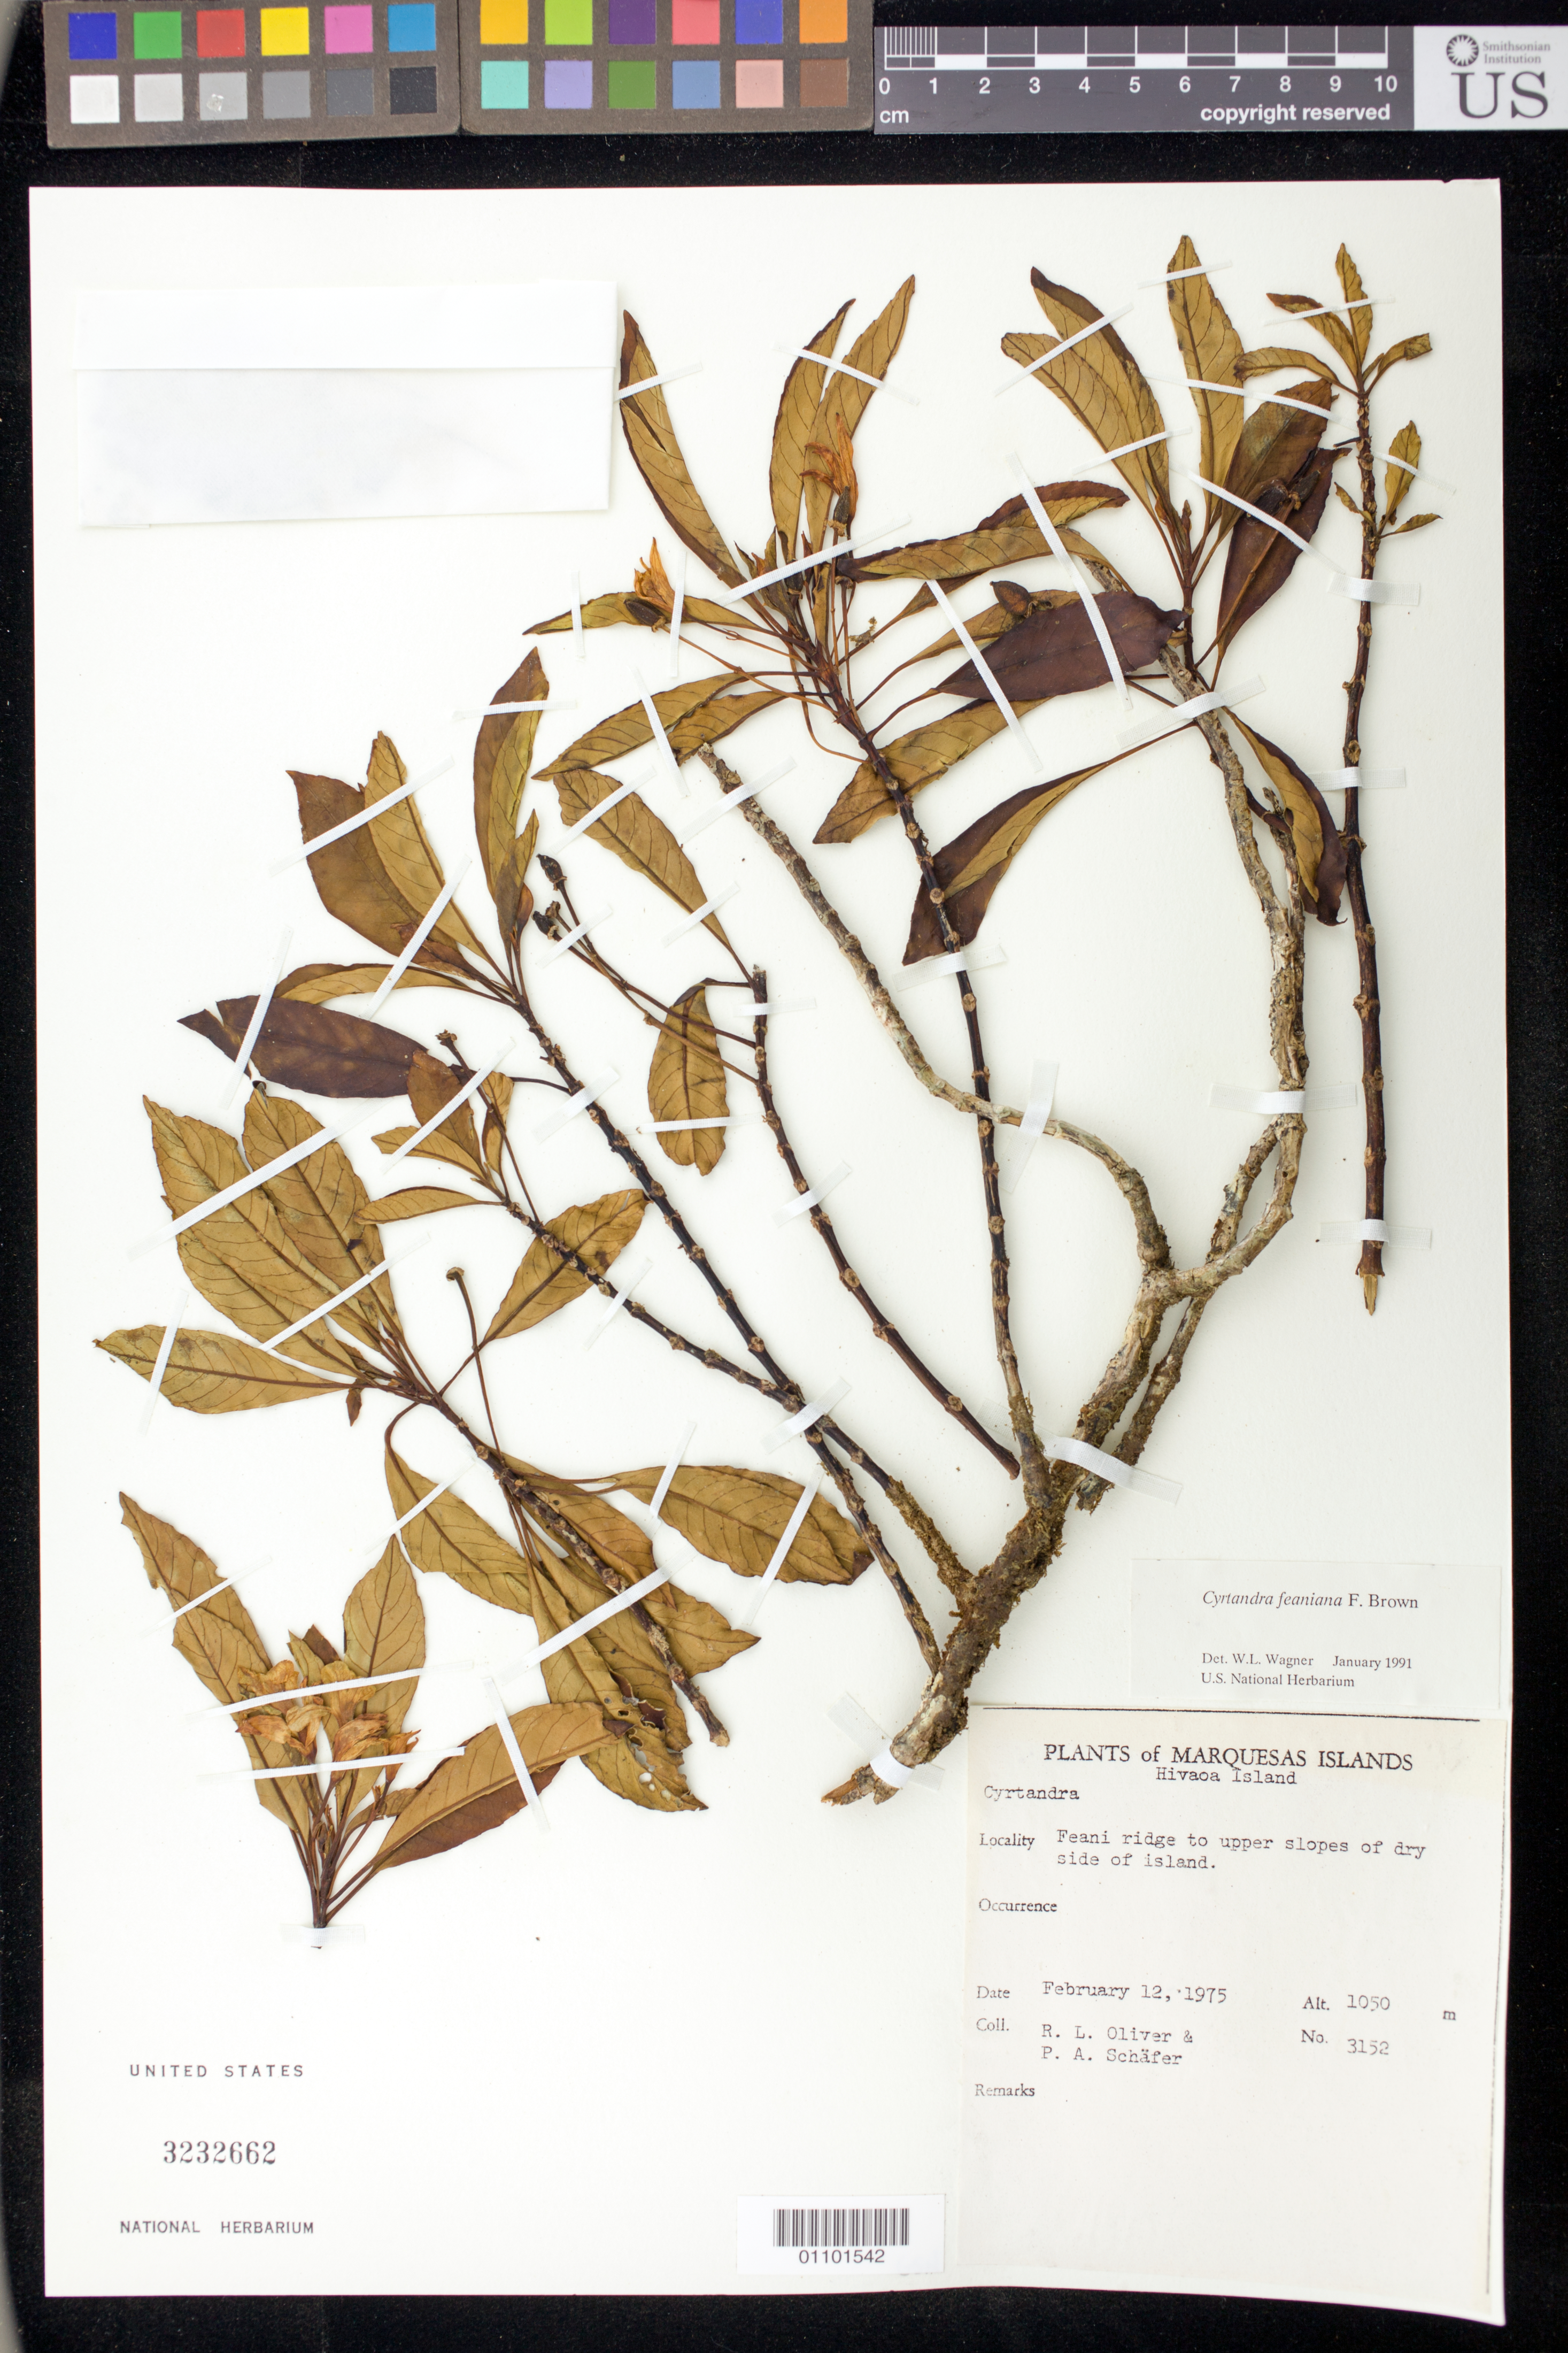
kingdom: Plantae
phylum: Tracheophyta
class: Magnoliopsida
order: Lamiales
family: Gesneriaceae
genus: Cyrtandra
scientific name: Cyrtandra feaniana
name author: F. Br.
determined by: Wagner, W. L., (BOT), Smithsonian Institution - National Museum of Natural History (UNITED STATES)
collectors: R. L. Oliver & P. A. Schäfer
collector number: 3152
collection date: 1975-02-12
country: French Polynesia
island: Hiva Oa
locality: Feani ridge to upper slopes of dry side of island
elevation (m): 1050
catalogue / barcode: US 3232662